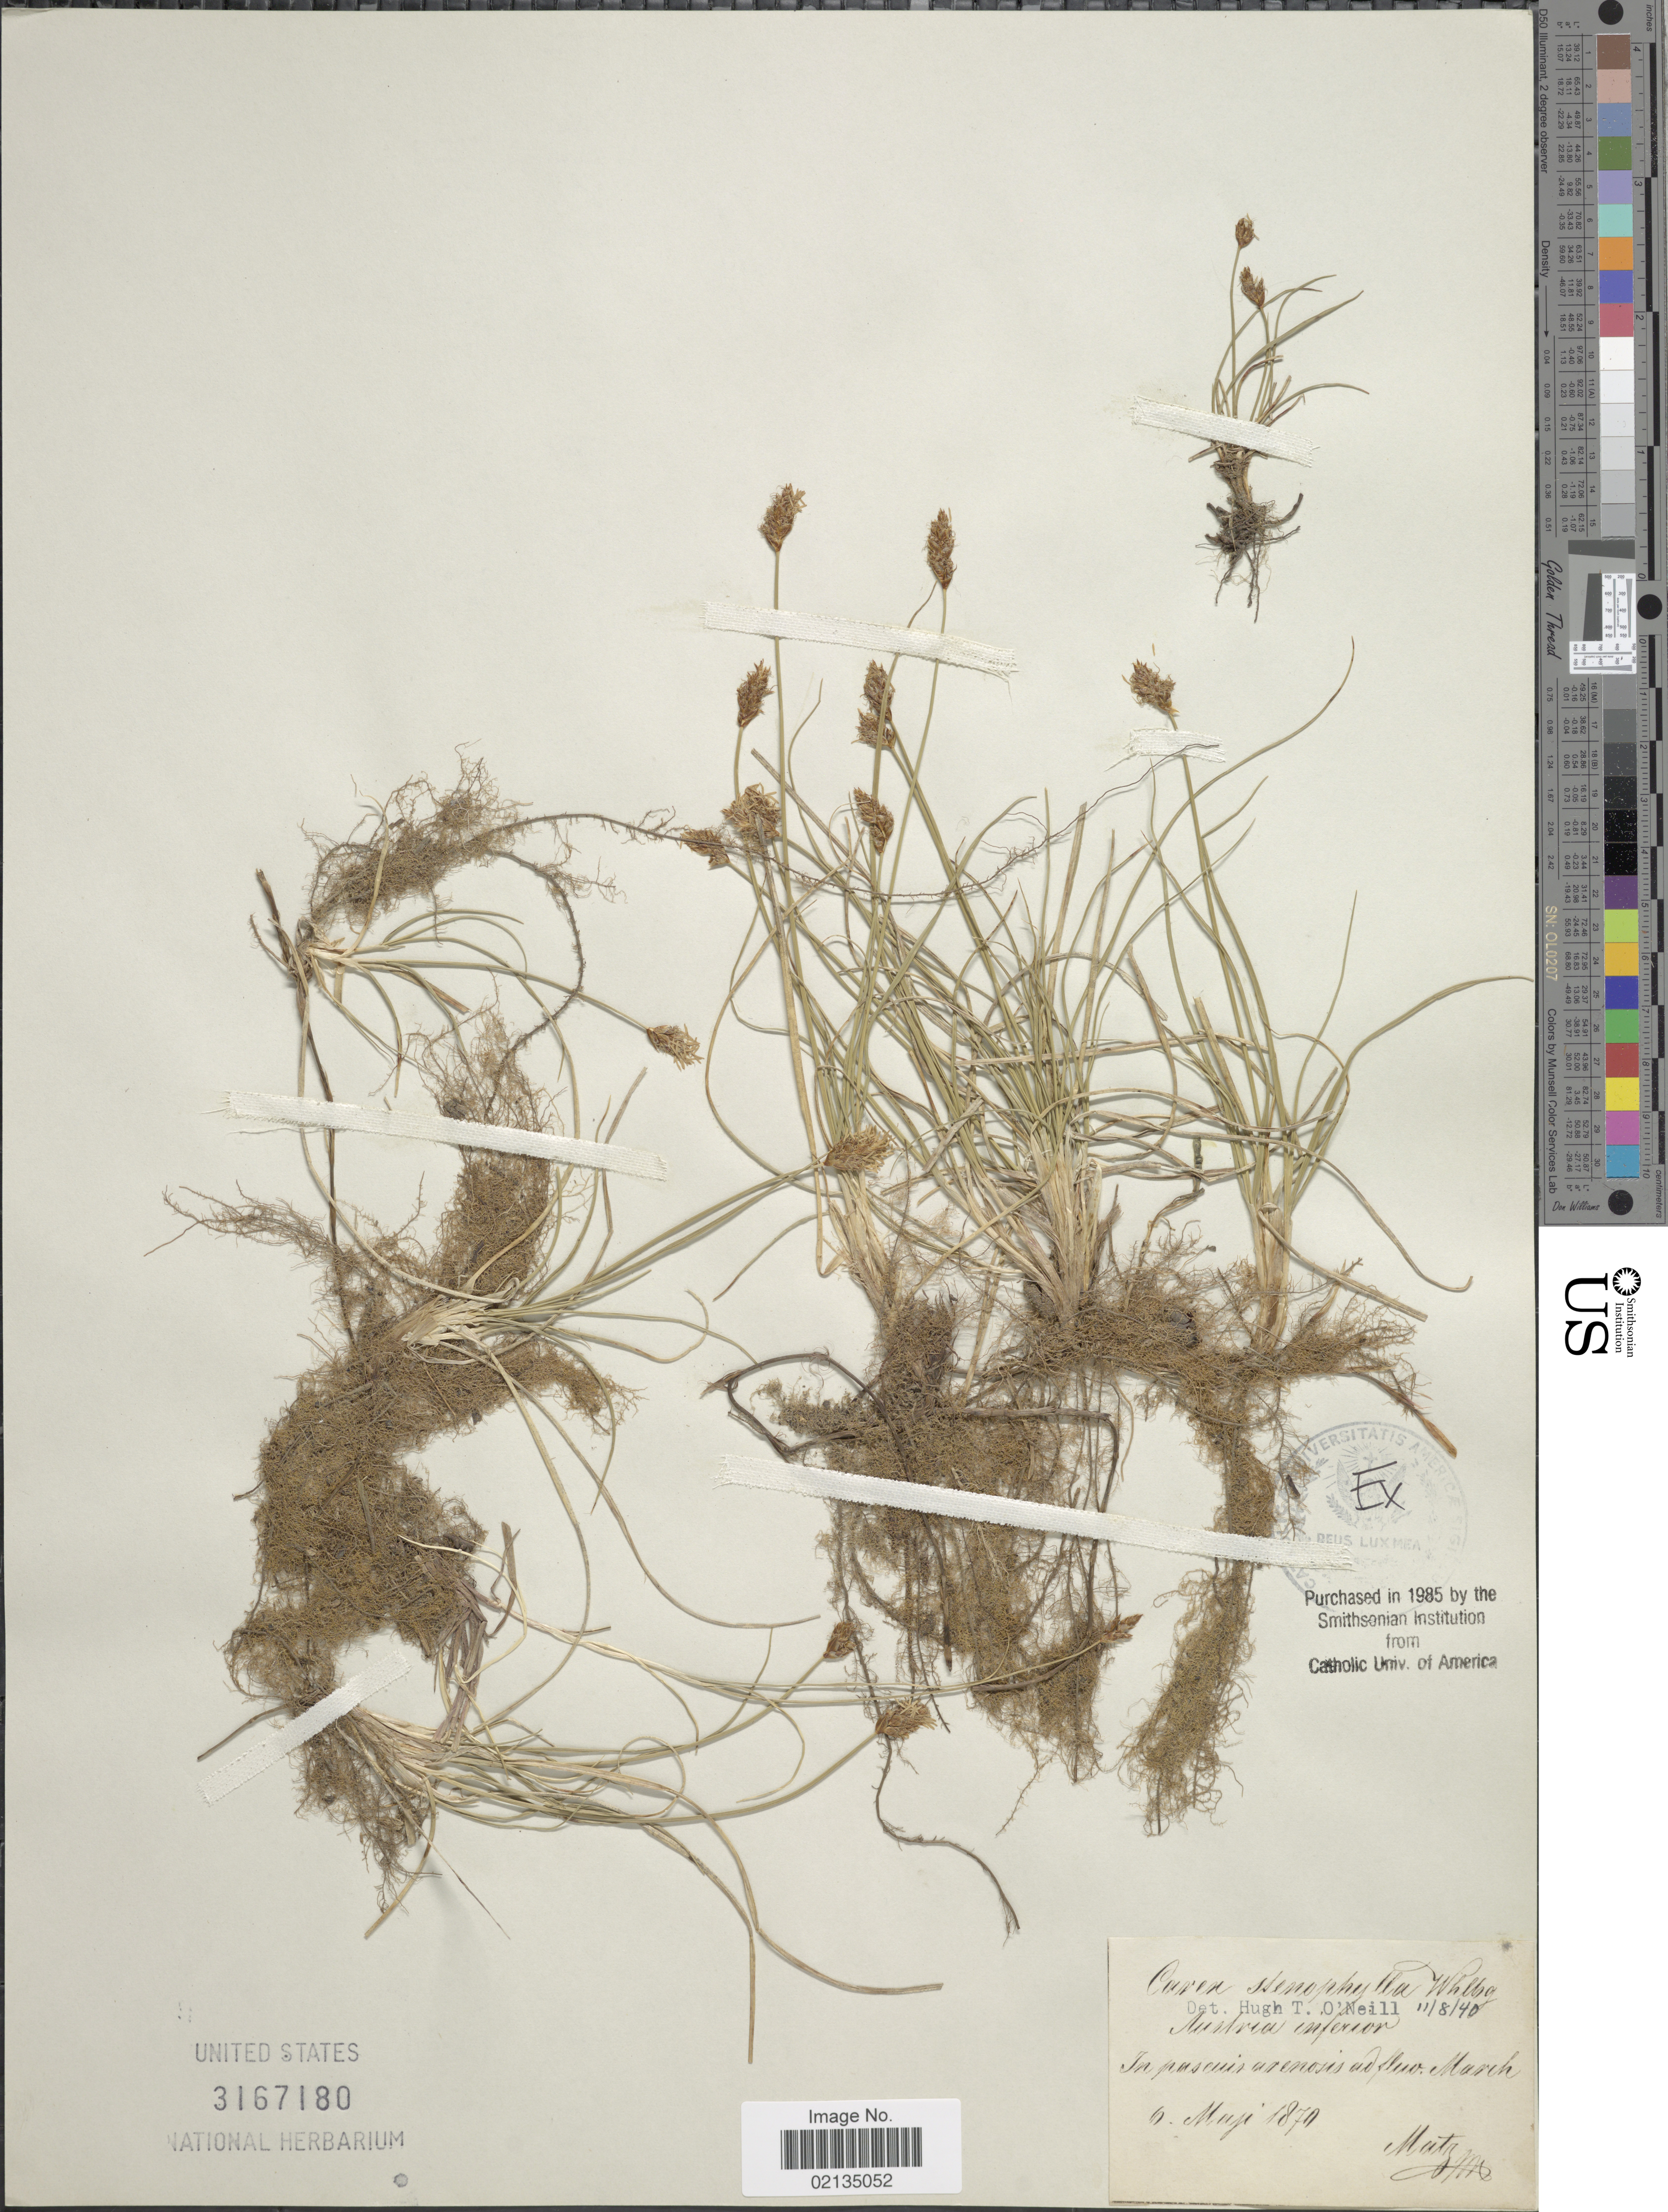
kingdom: Plantae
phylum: Tracheophyta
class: Liliopsida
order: Poales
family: Cyperaceae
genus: Carex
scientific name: Carex stenophylla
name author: Wahlenb.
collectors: -. Matz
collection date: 1879-05-06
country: United States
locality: In pascuis arenosis ad fluv. March.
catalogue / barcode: US 3167180